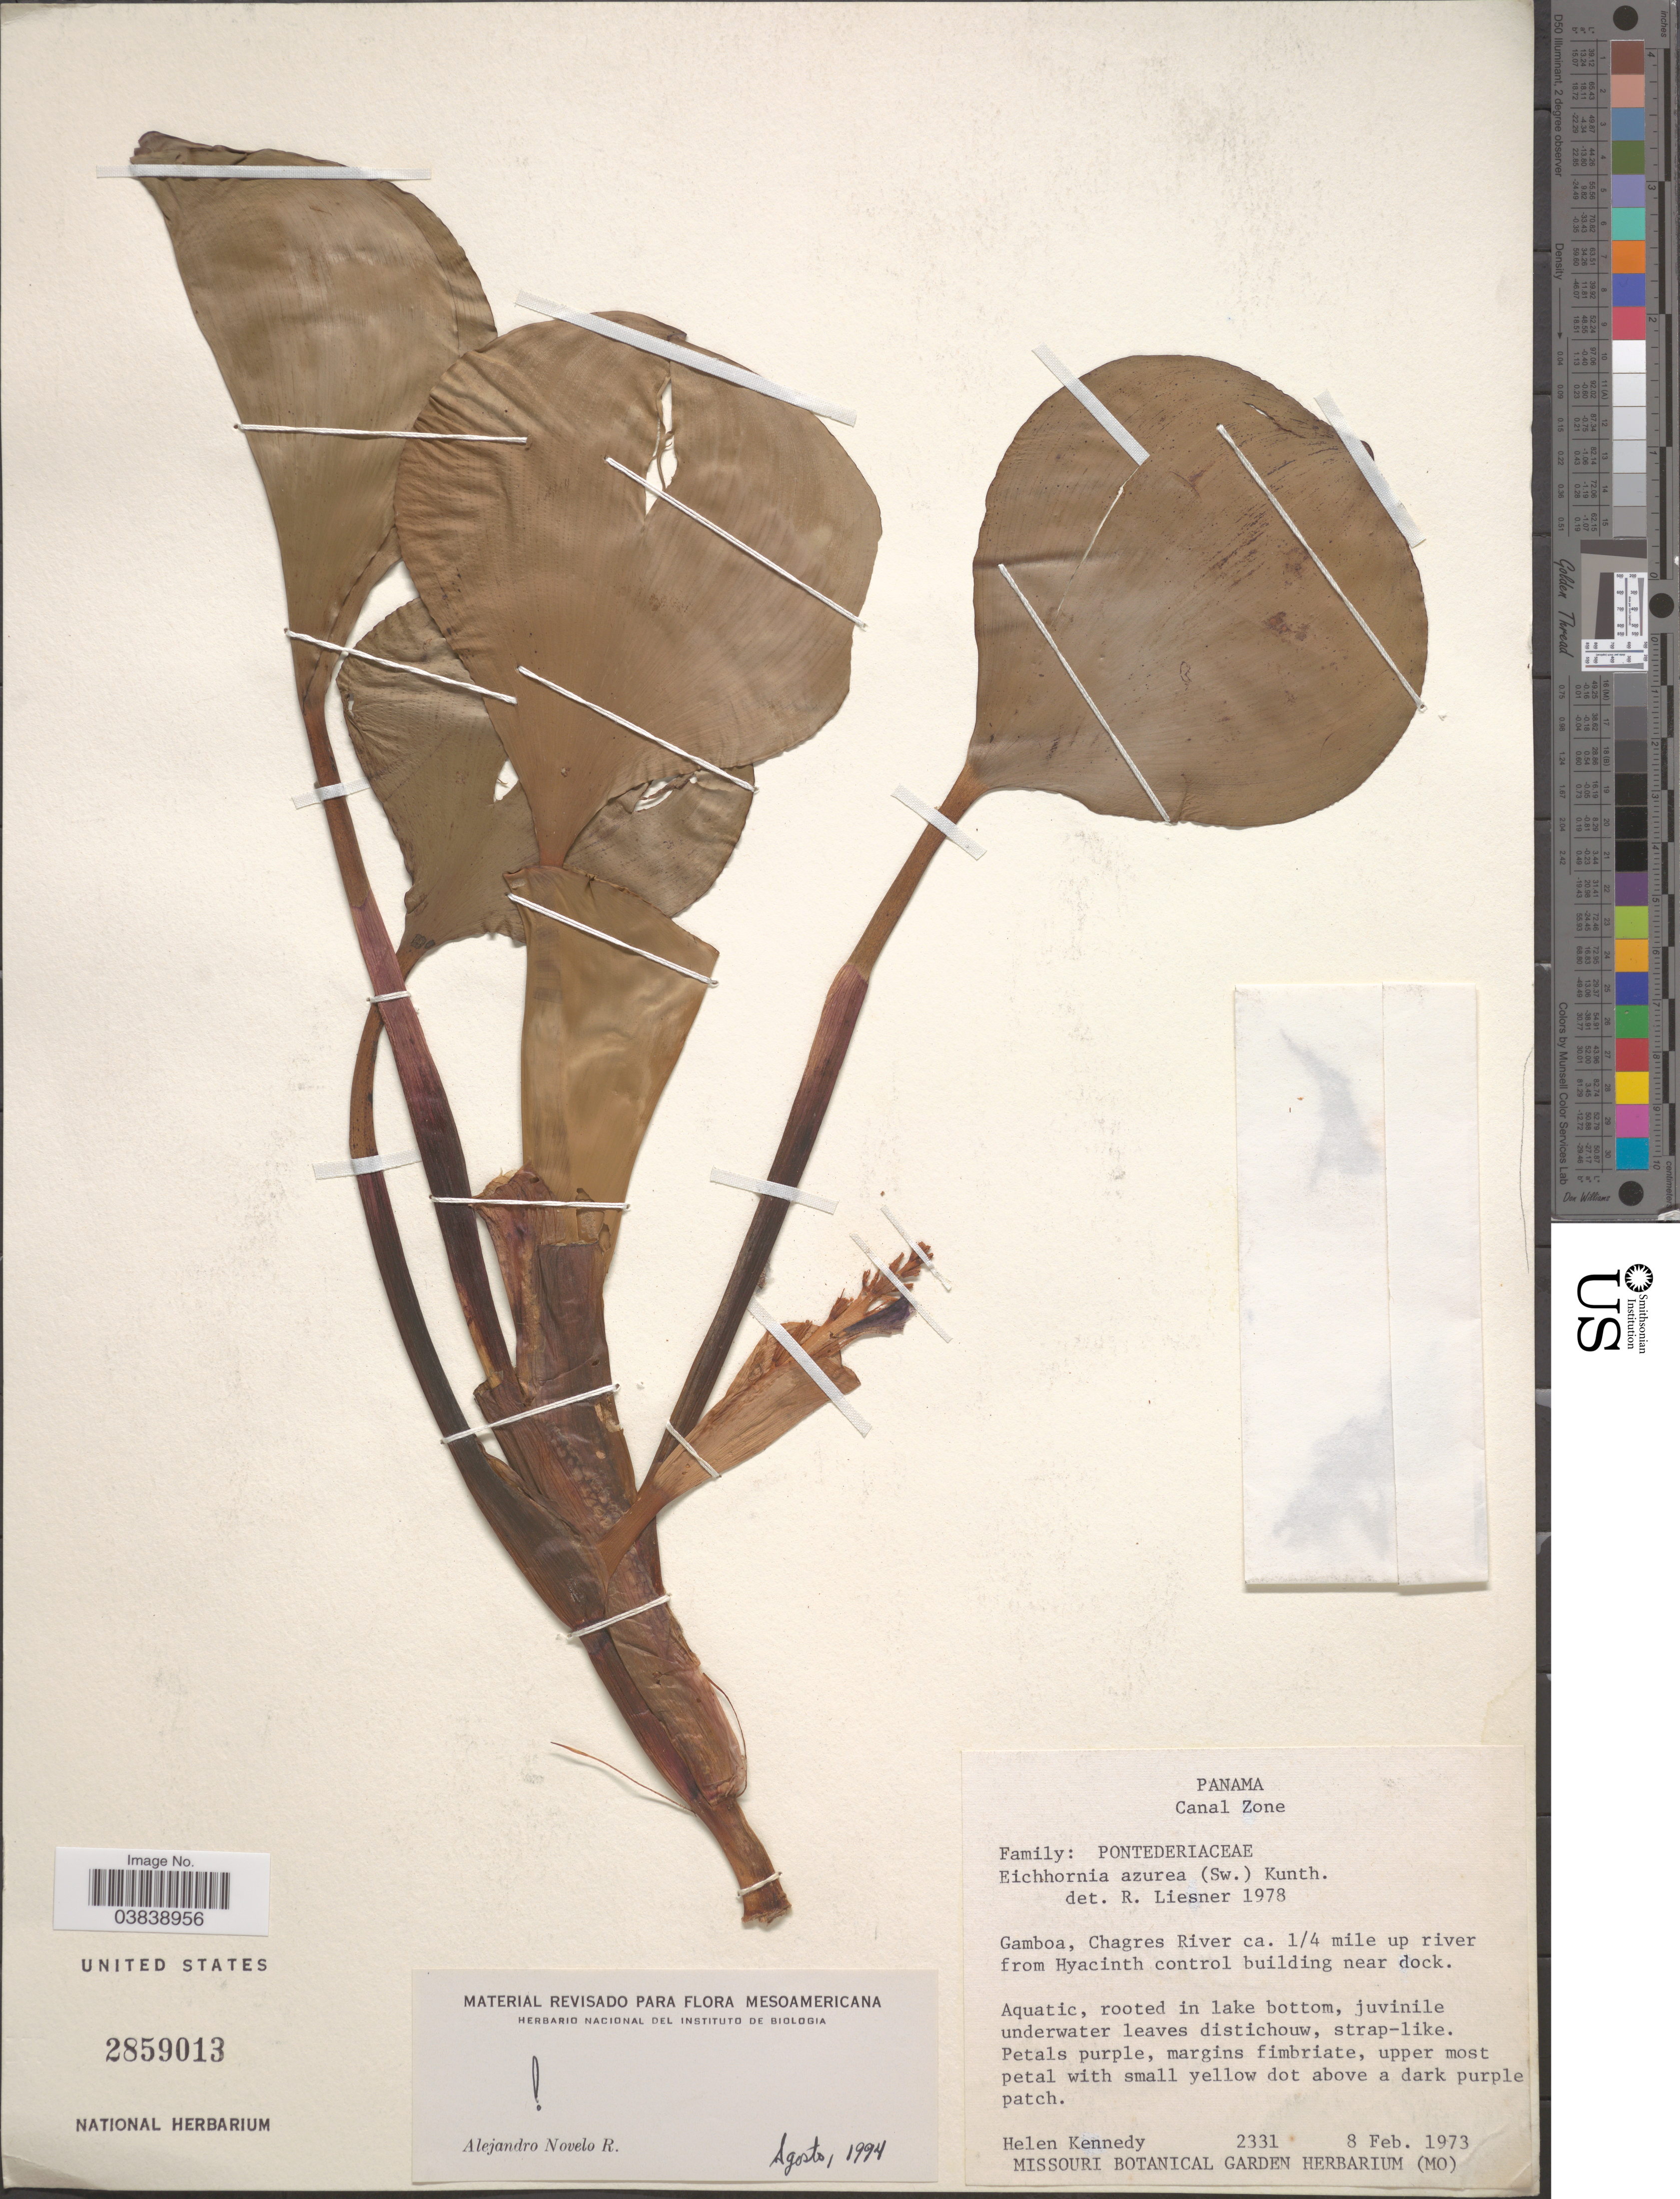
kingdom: Plantae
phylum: Tracheophyta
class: Liliopsida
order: Commelinales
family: Pontederiaceae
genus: Eichhornia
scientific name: Eichhornia azurea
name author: (Sw.) Kunth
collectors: H. Kennedy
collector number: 2331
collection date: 1973-02-08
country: Panama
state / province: Colón / Panamá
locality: Canal Zone. Gamboa, Chagres River ca. 1/4 mile up river from Hyacinth control building near dock.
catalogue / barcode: US 2859013